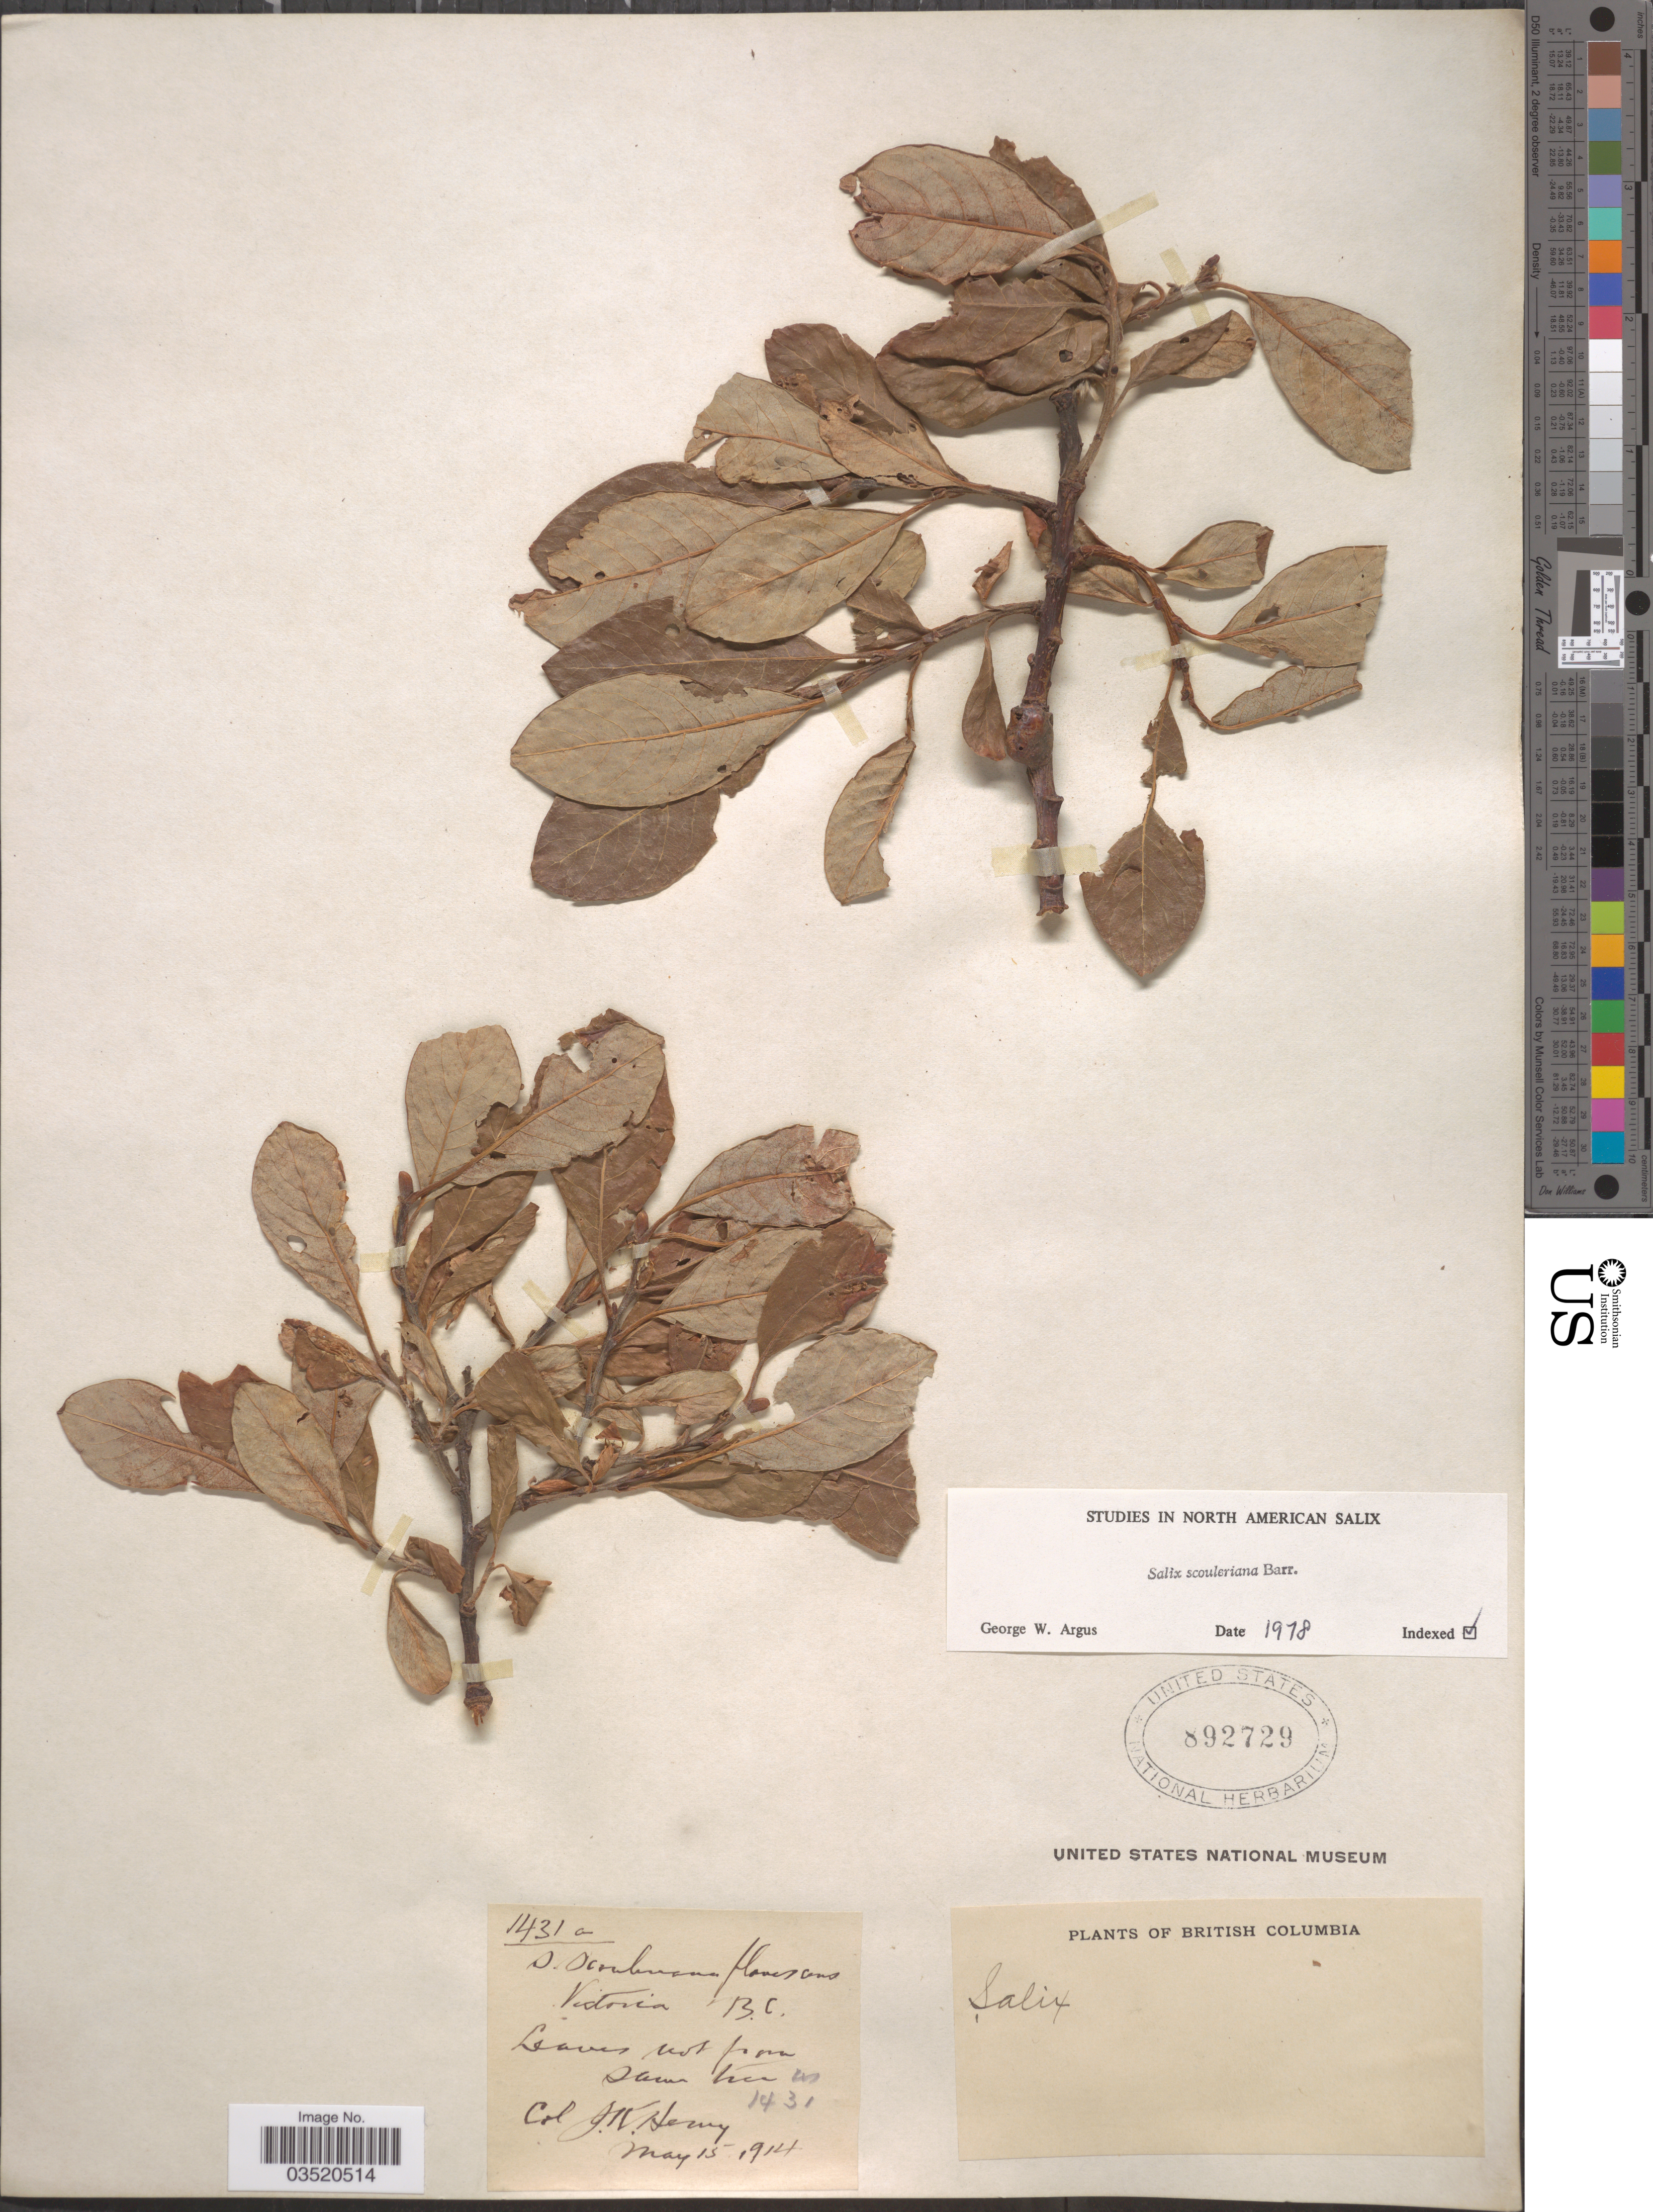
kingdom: Plantae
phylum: Tracheophyta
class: Magnoliopsida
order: Malpighiales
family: Salicaceae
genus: Salix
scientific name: Salix scouleriana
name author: Barratt ex Hook.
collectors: J. K. Henry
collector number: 1431a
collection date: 1914-05-15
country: Canada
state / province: British Columbia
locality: Victoria.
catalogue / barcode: US 892729